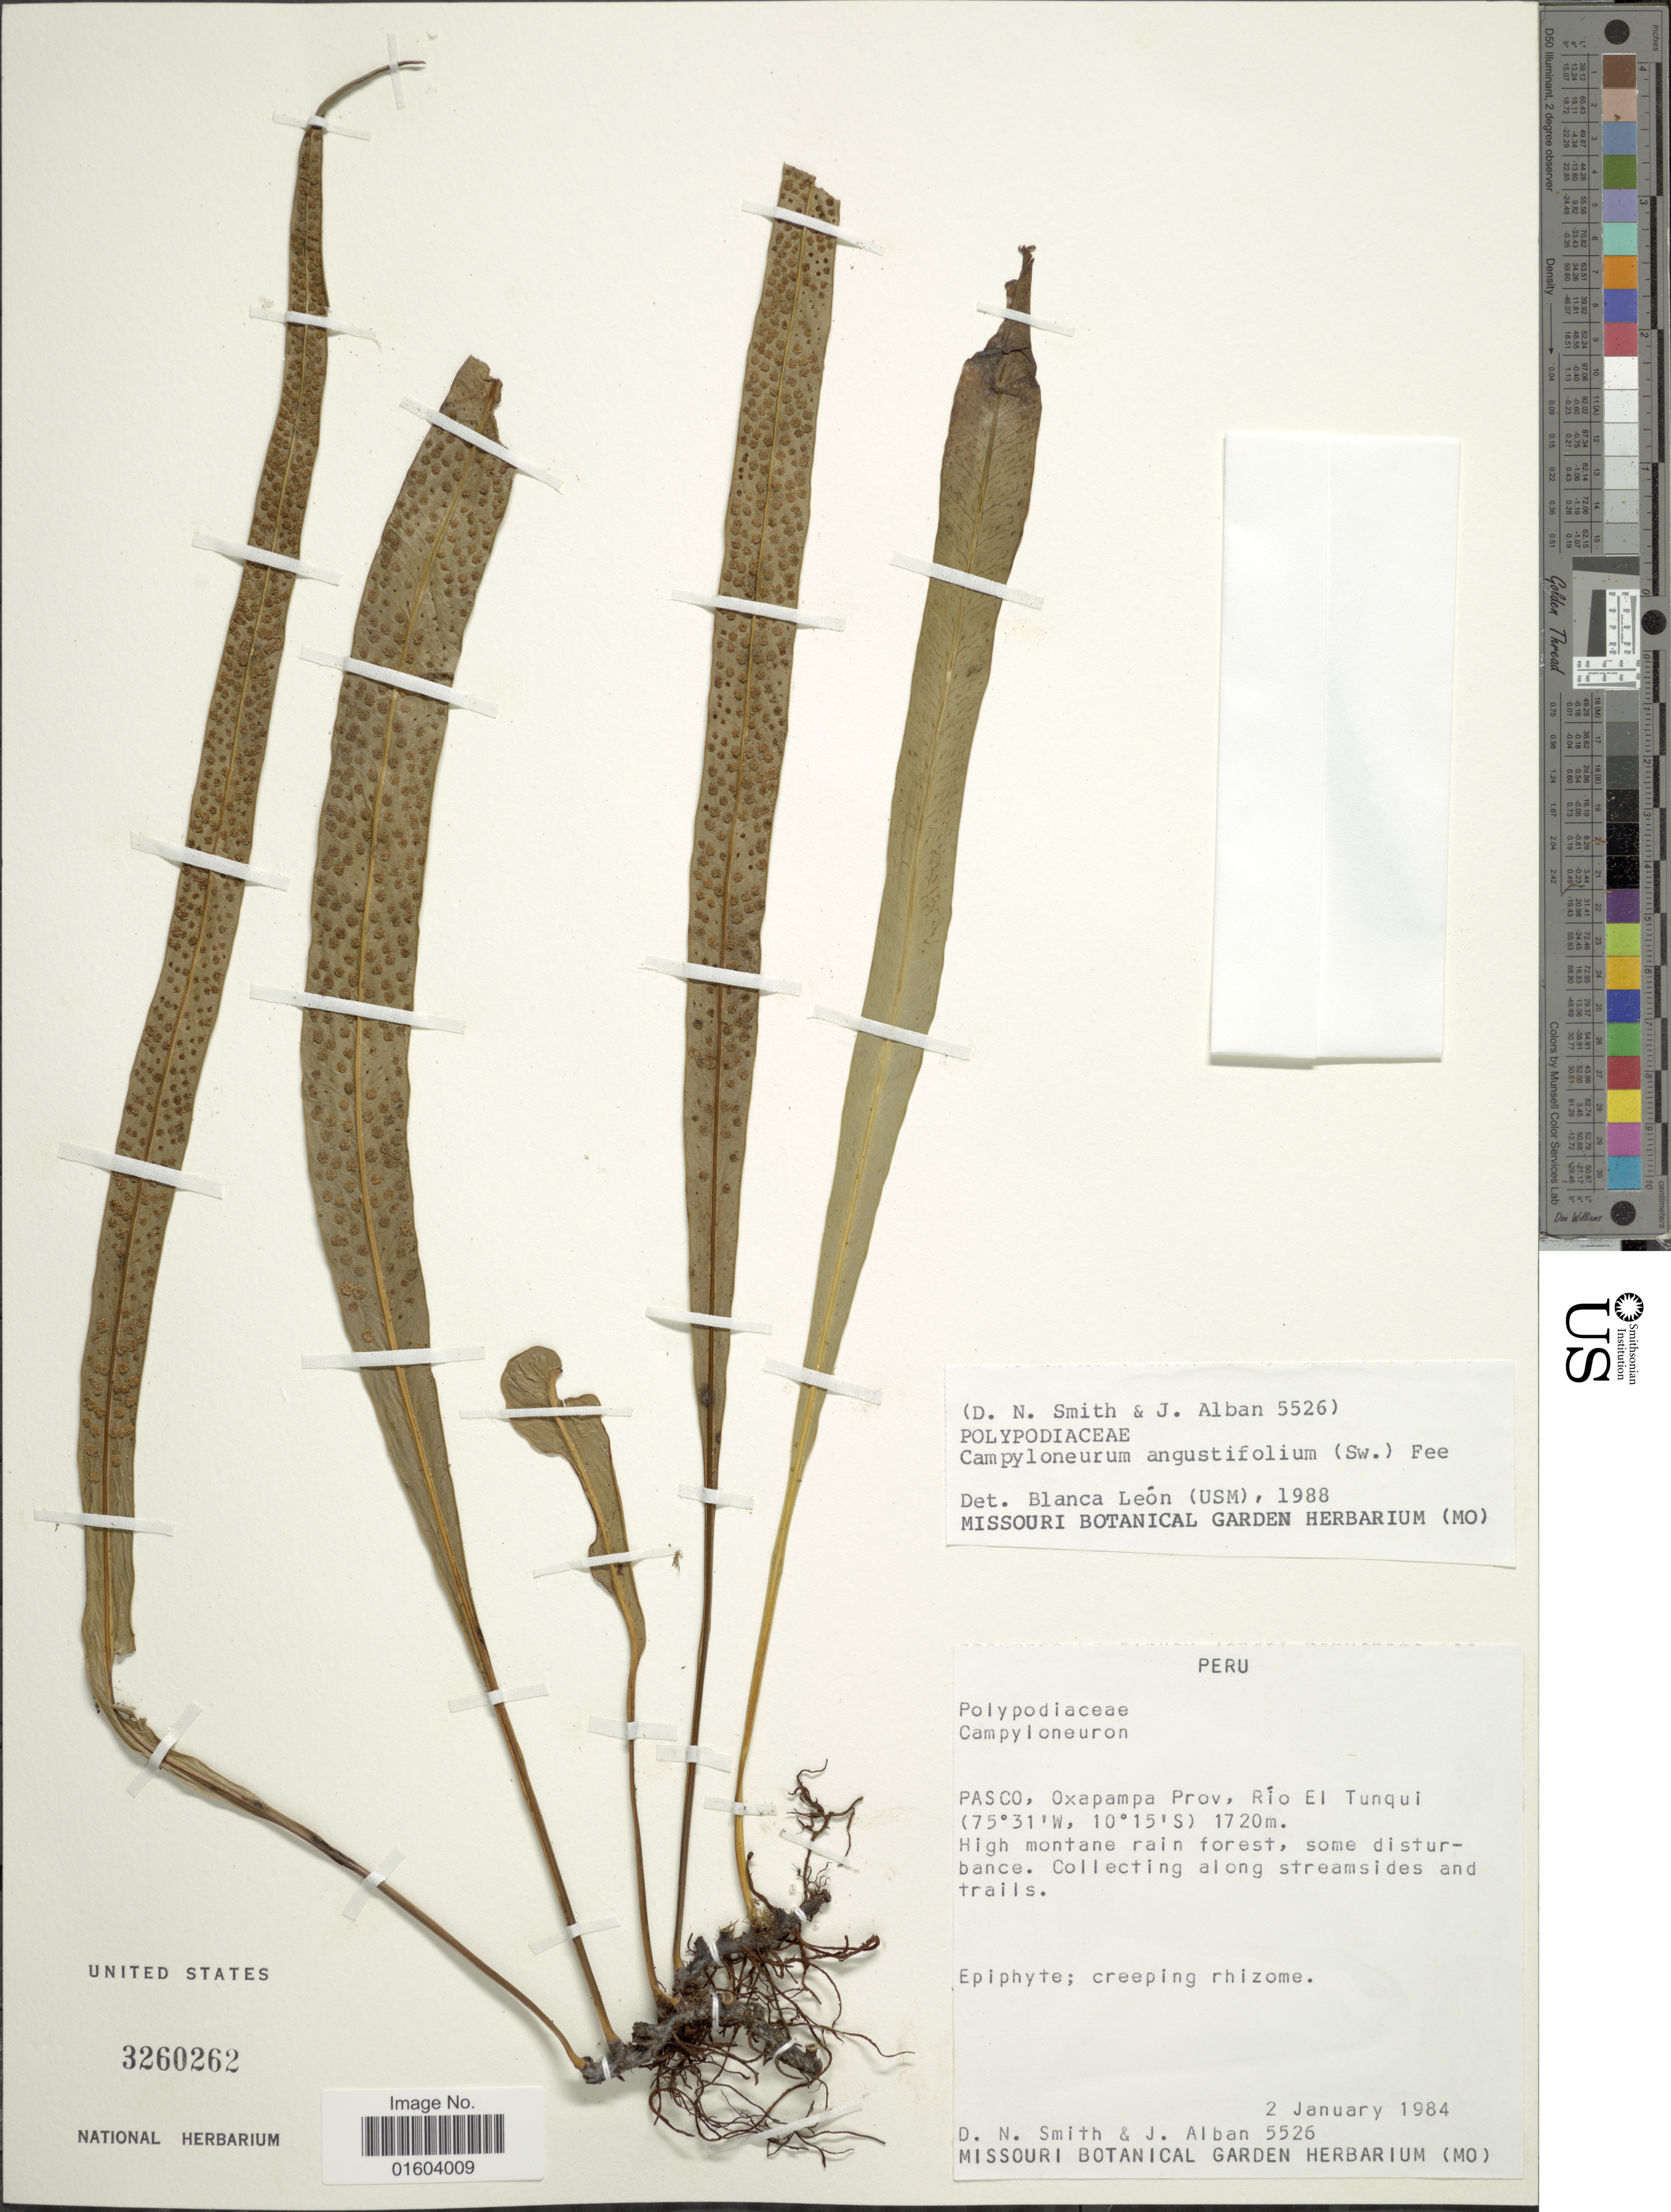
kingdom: Plantae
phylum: Tracheophyta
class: Polypodiopsida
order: Polypodiales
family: Polypodiaceae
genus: Campyloneurum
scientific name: Campyloneurum angustifolium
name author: (Sw.) Fée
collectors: D. Smith & J. Alban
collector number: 5526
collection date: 1984-01-02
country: Peru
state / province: Pasco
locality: Peru, Pasco, Oxapampa Prov, Rio El Tunqui.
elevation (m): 1720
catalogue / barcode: US 3260262